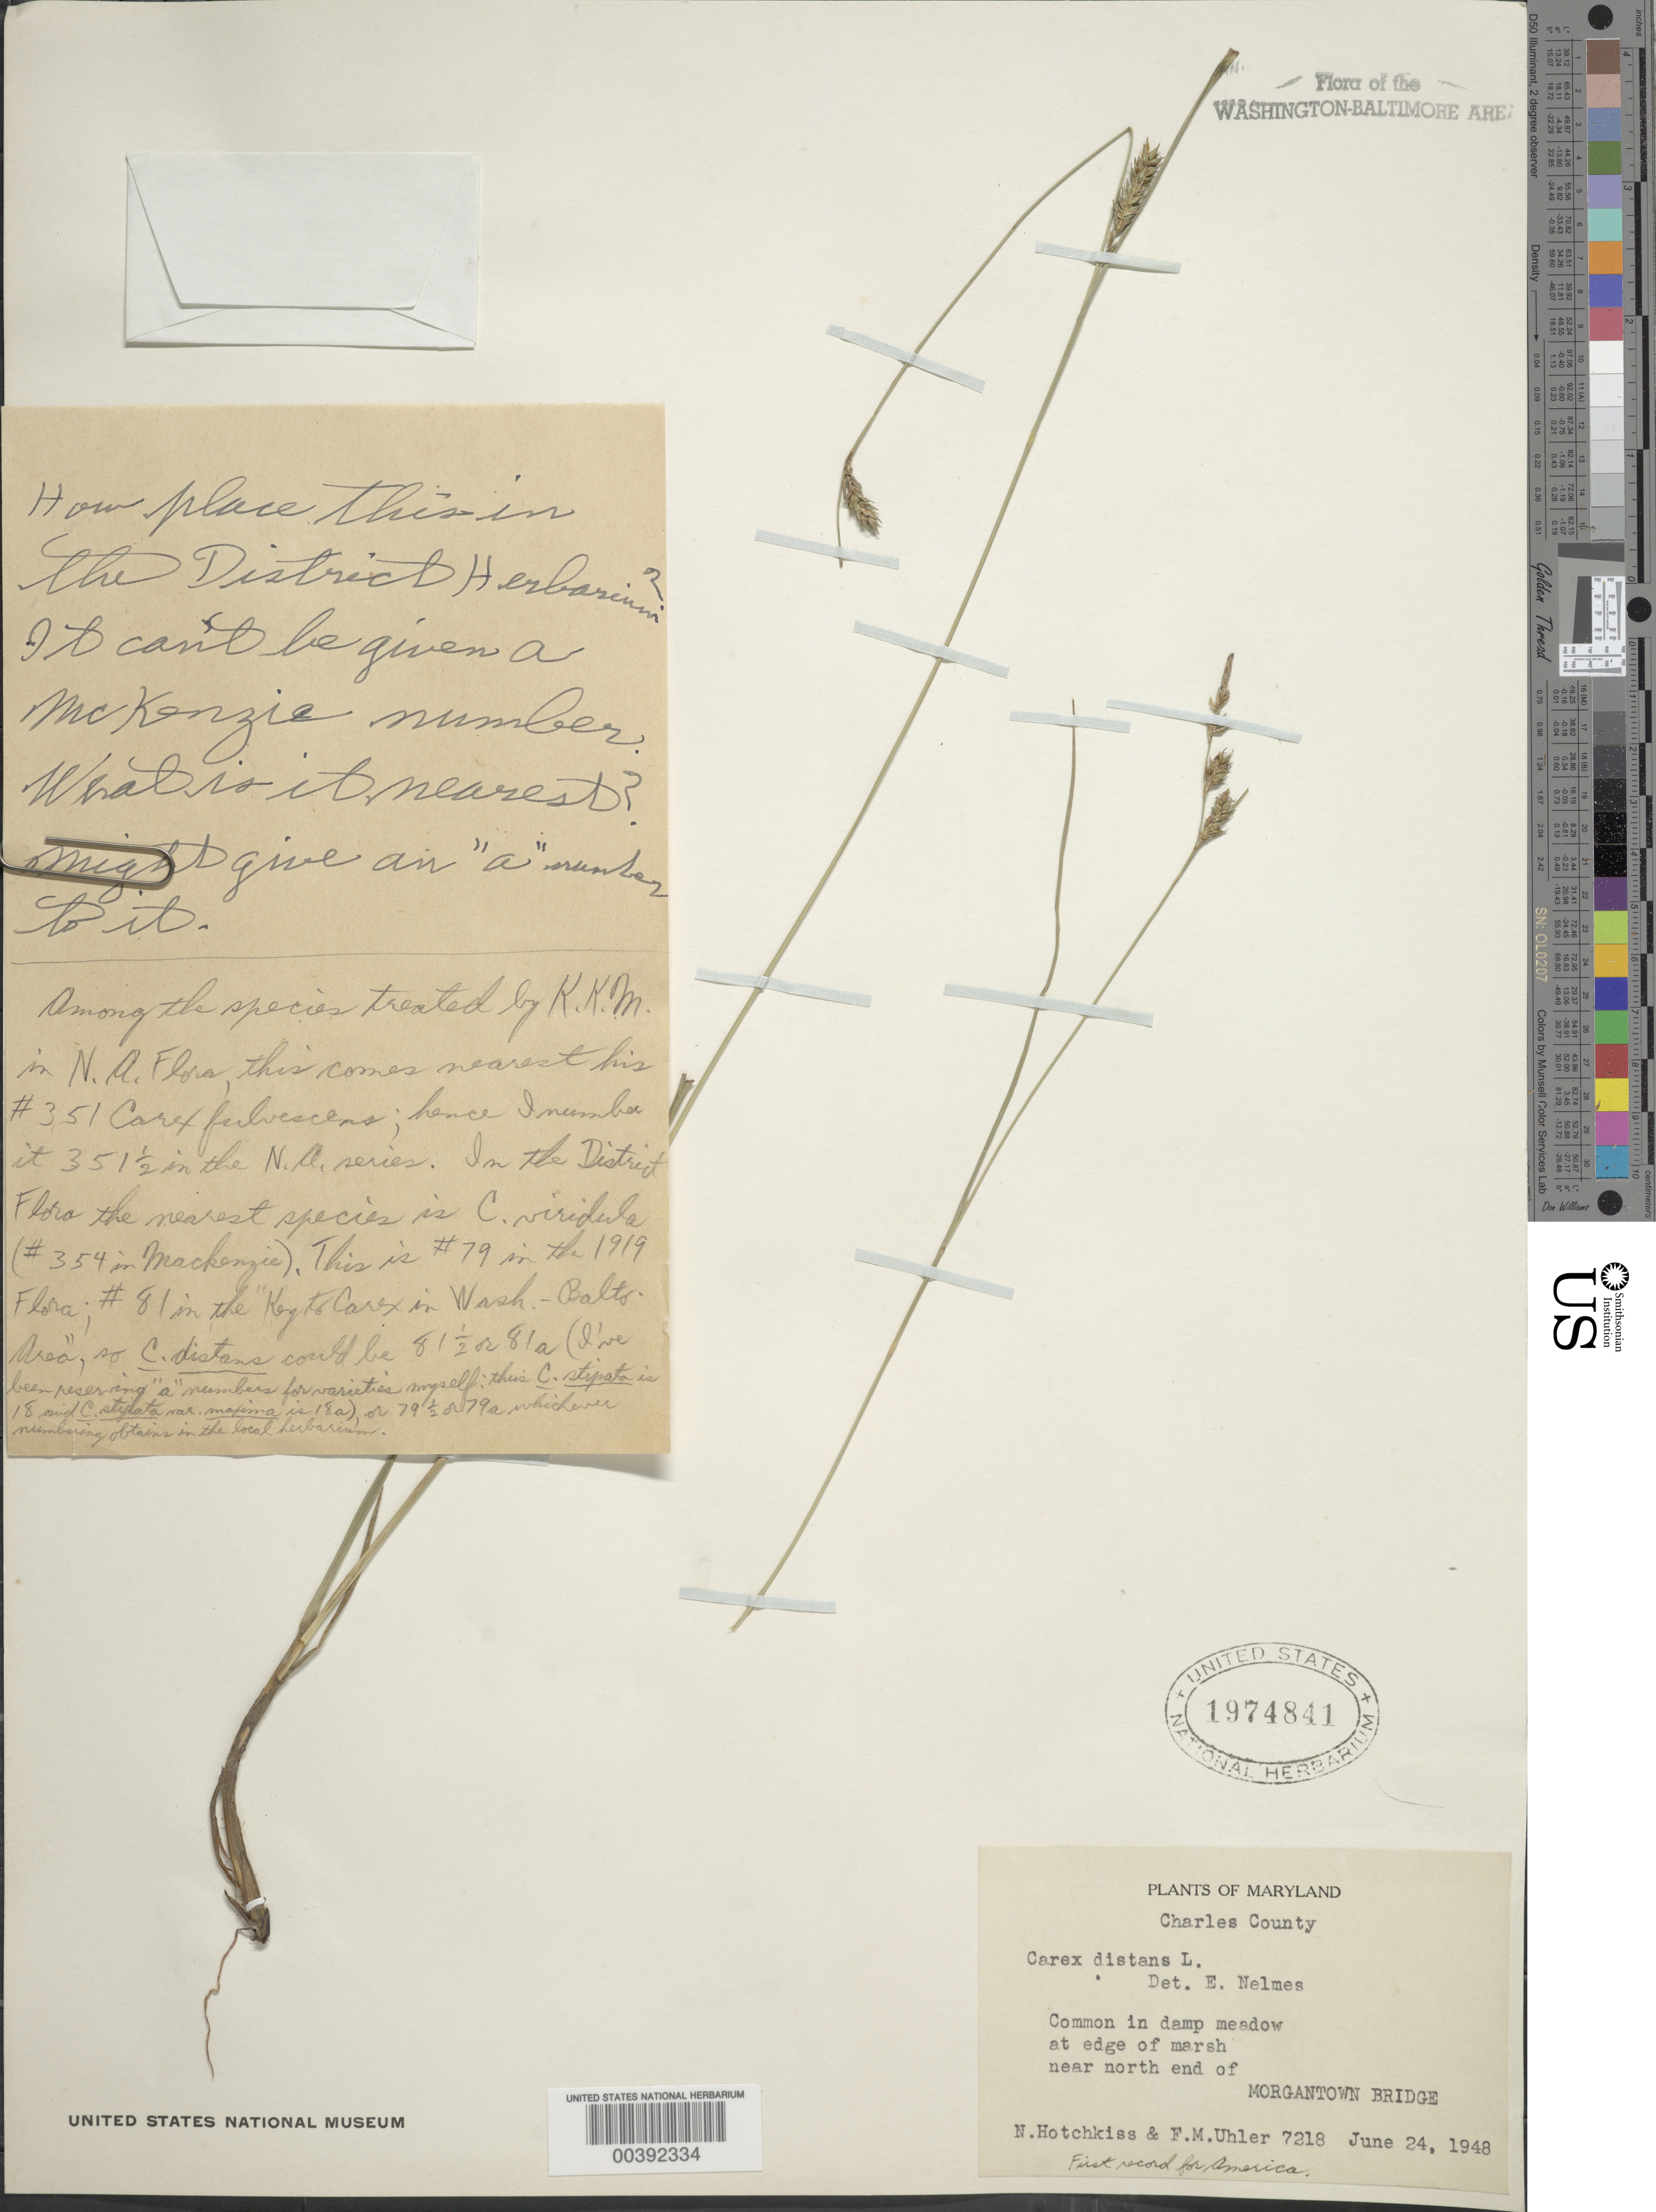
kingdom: Plantae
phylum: Tracheophyta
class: Liliopsida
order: Poales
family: Cyperaceae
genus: Carex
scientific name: Carex distans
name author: L.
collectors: N. Hotchkiss & F. M. Uhler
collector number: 7218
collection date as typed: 24 Jun 1948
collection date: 1948-06-24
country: United States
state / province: Maryland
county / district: Charles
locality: Morgantown Bridge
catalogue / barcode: US 1974841